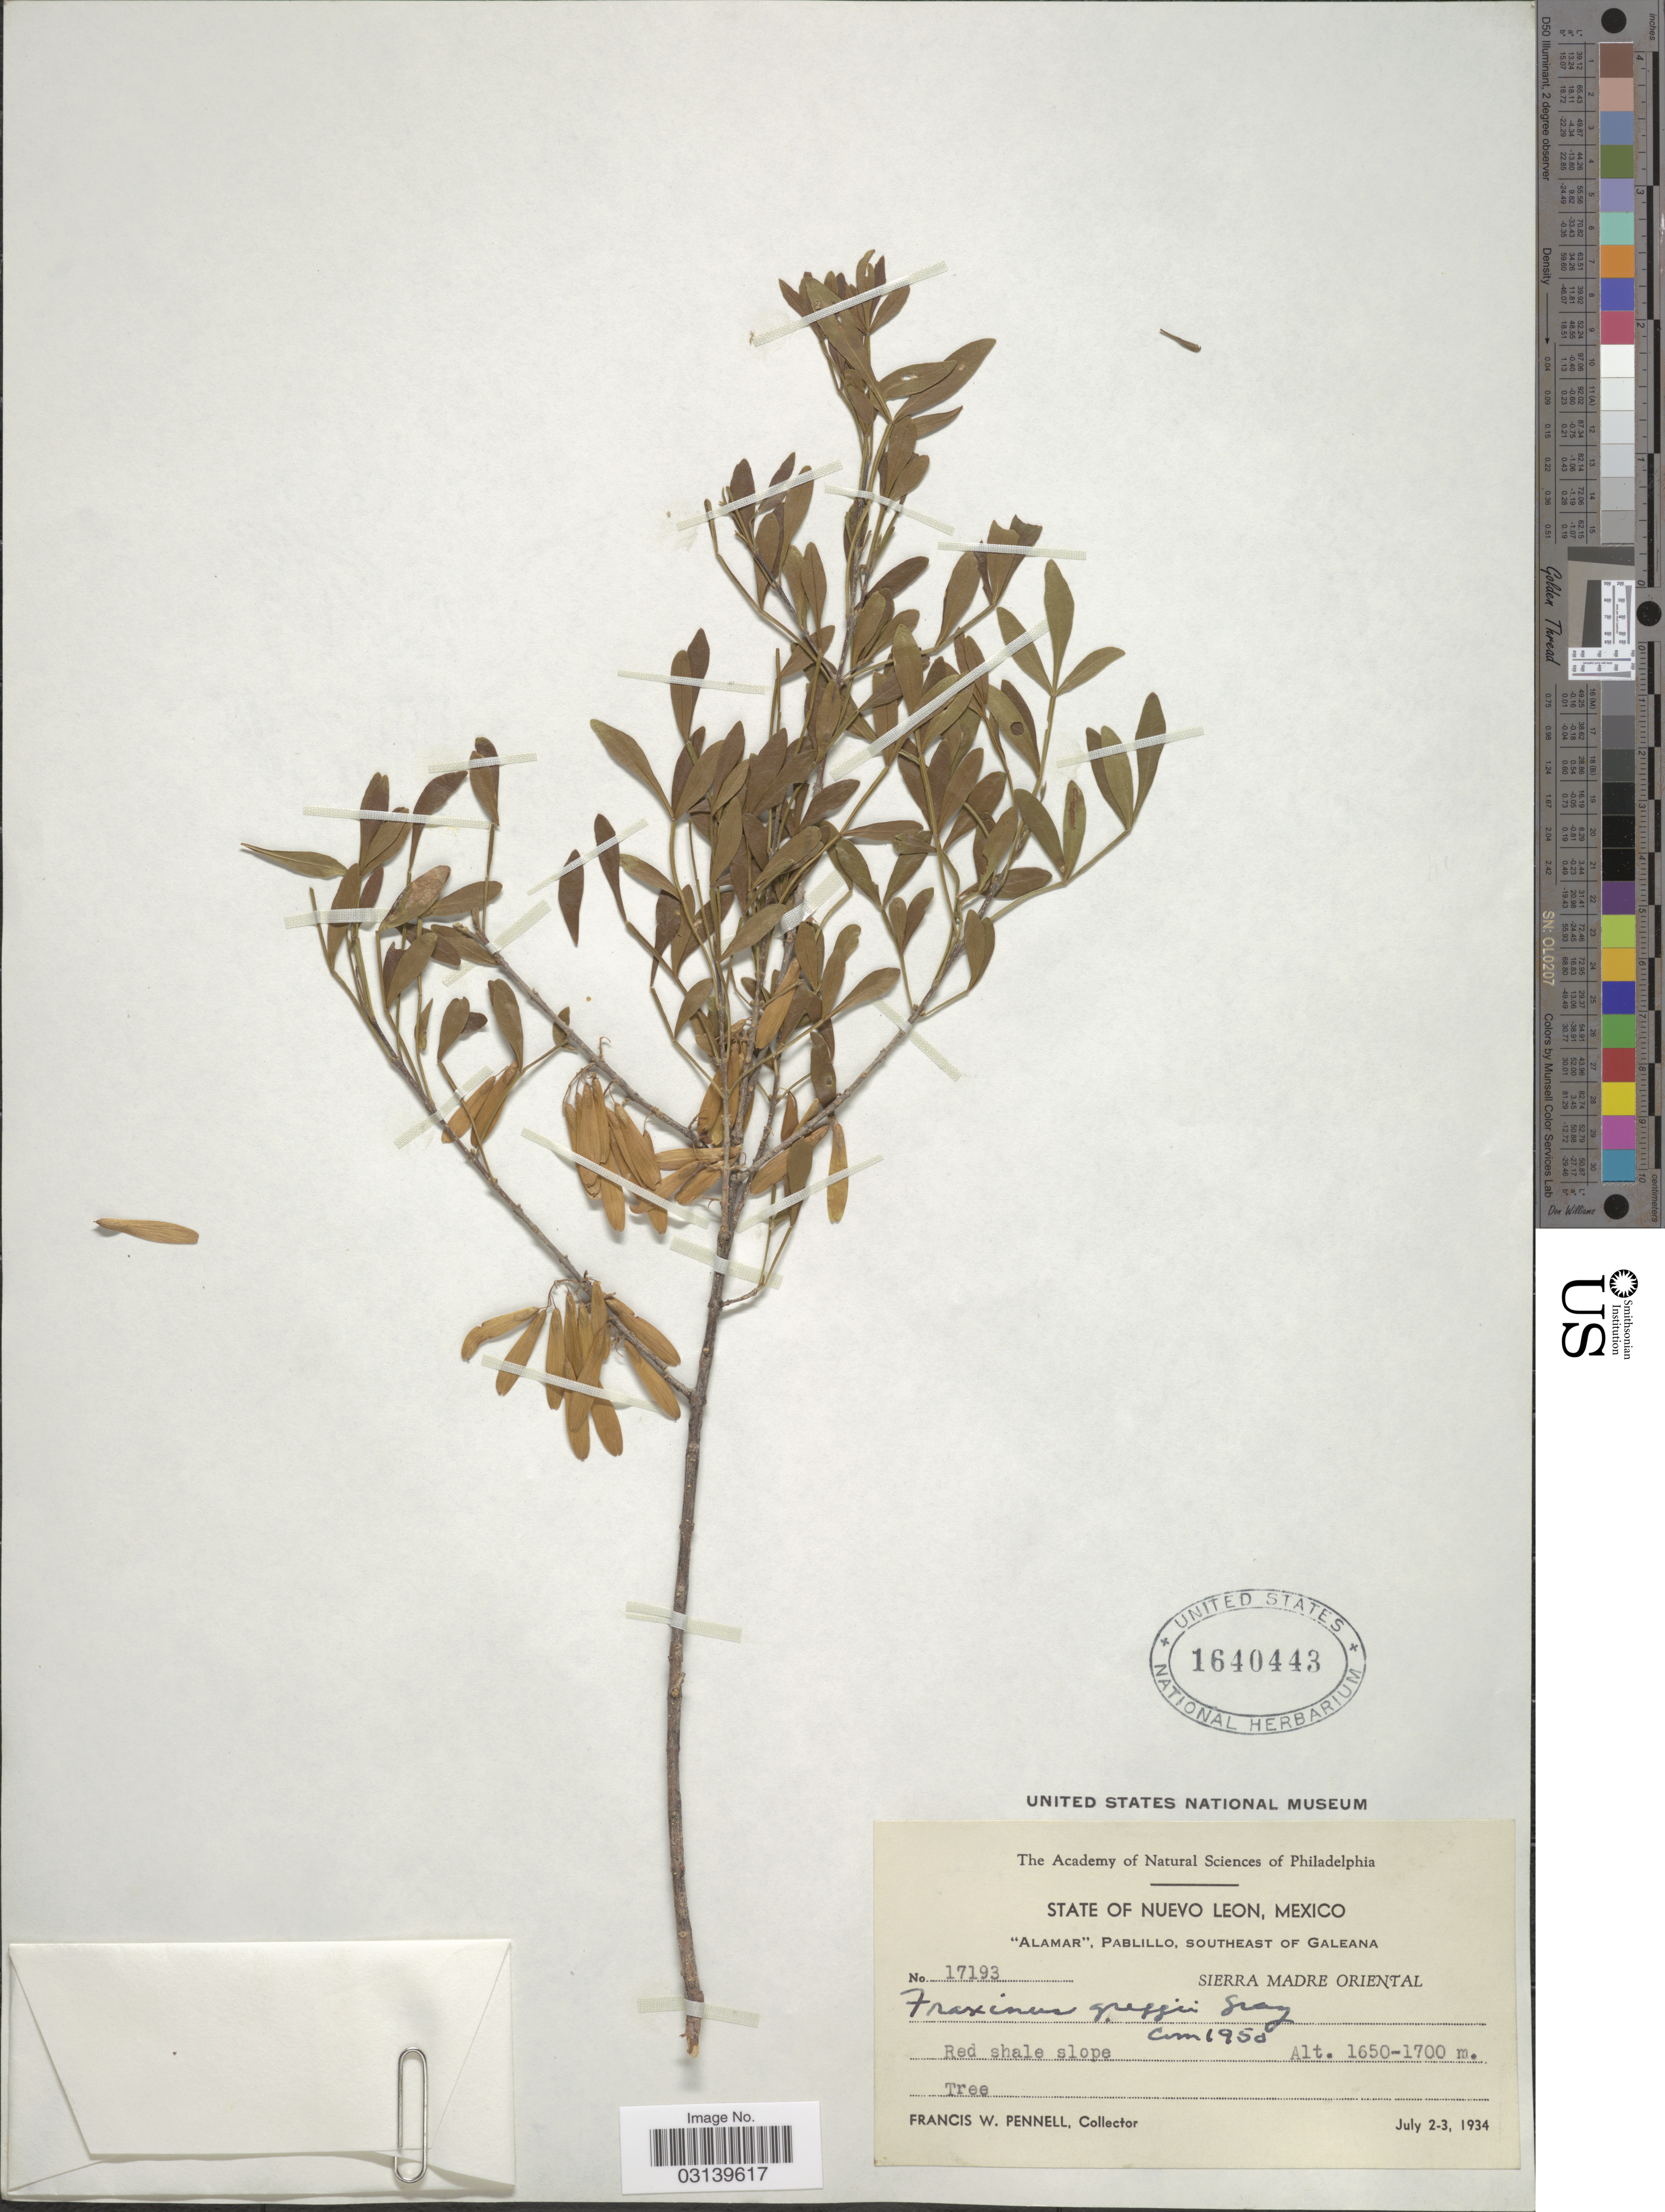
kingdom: Plantae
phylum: Tracheophyta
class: Magnoliopsida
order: Lamiales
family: Oleaceae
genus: Fraxinus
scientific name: Fraxinus greggii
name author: A. Gray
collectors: F. W. Pennell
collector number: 17193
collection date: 1934-07-02/1934-07-03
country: Mexico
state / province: Nuevo León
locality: Alamar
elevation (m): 1650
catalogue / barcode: US 1640443